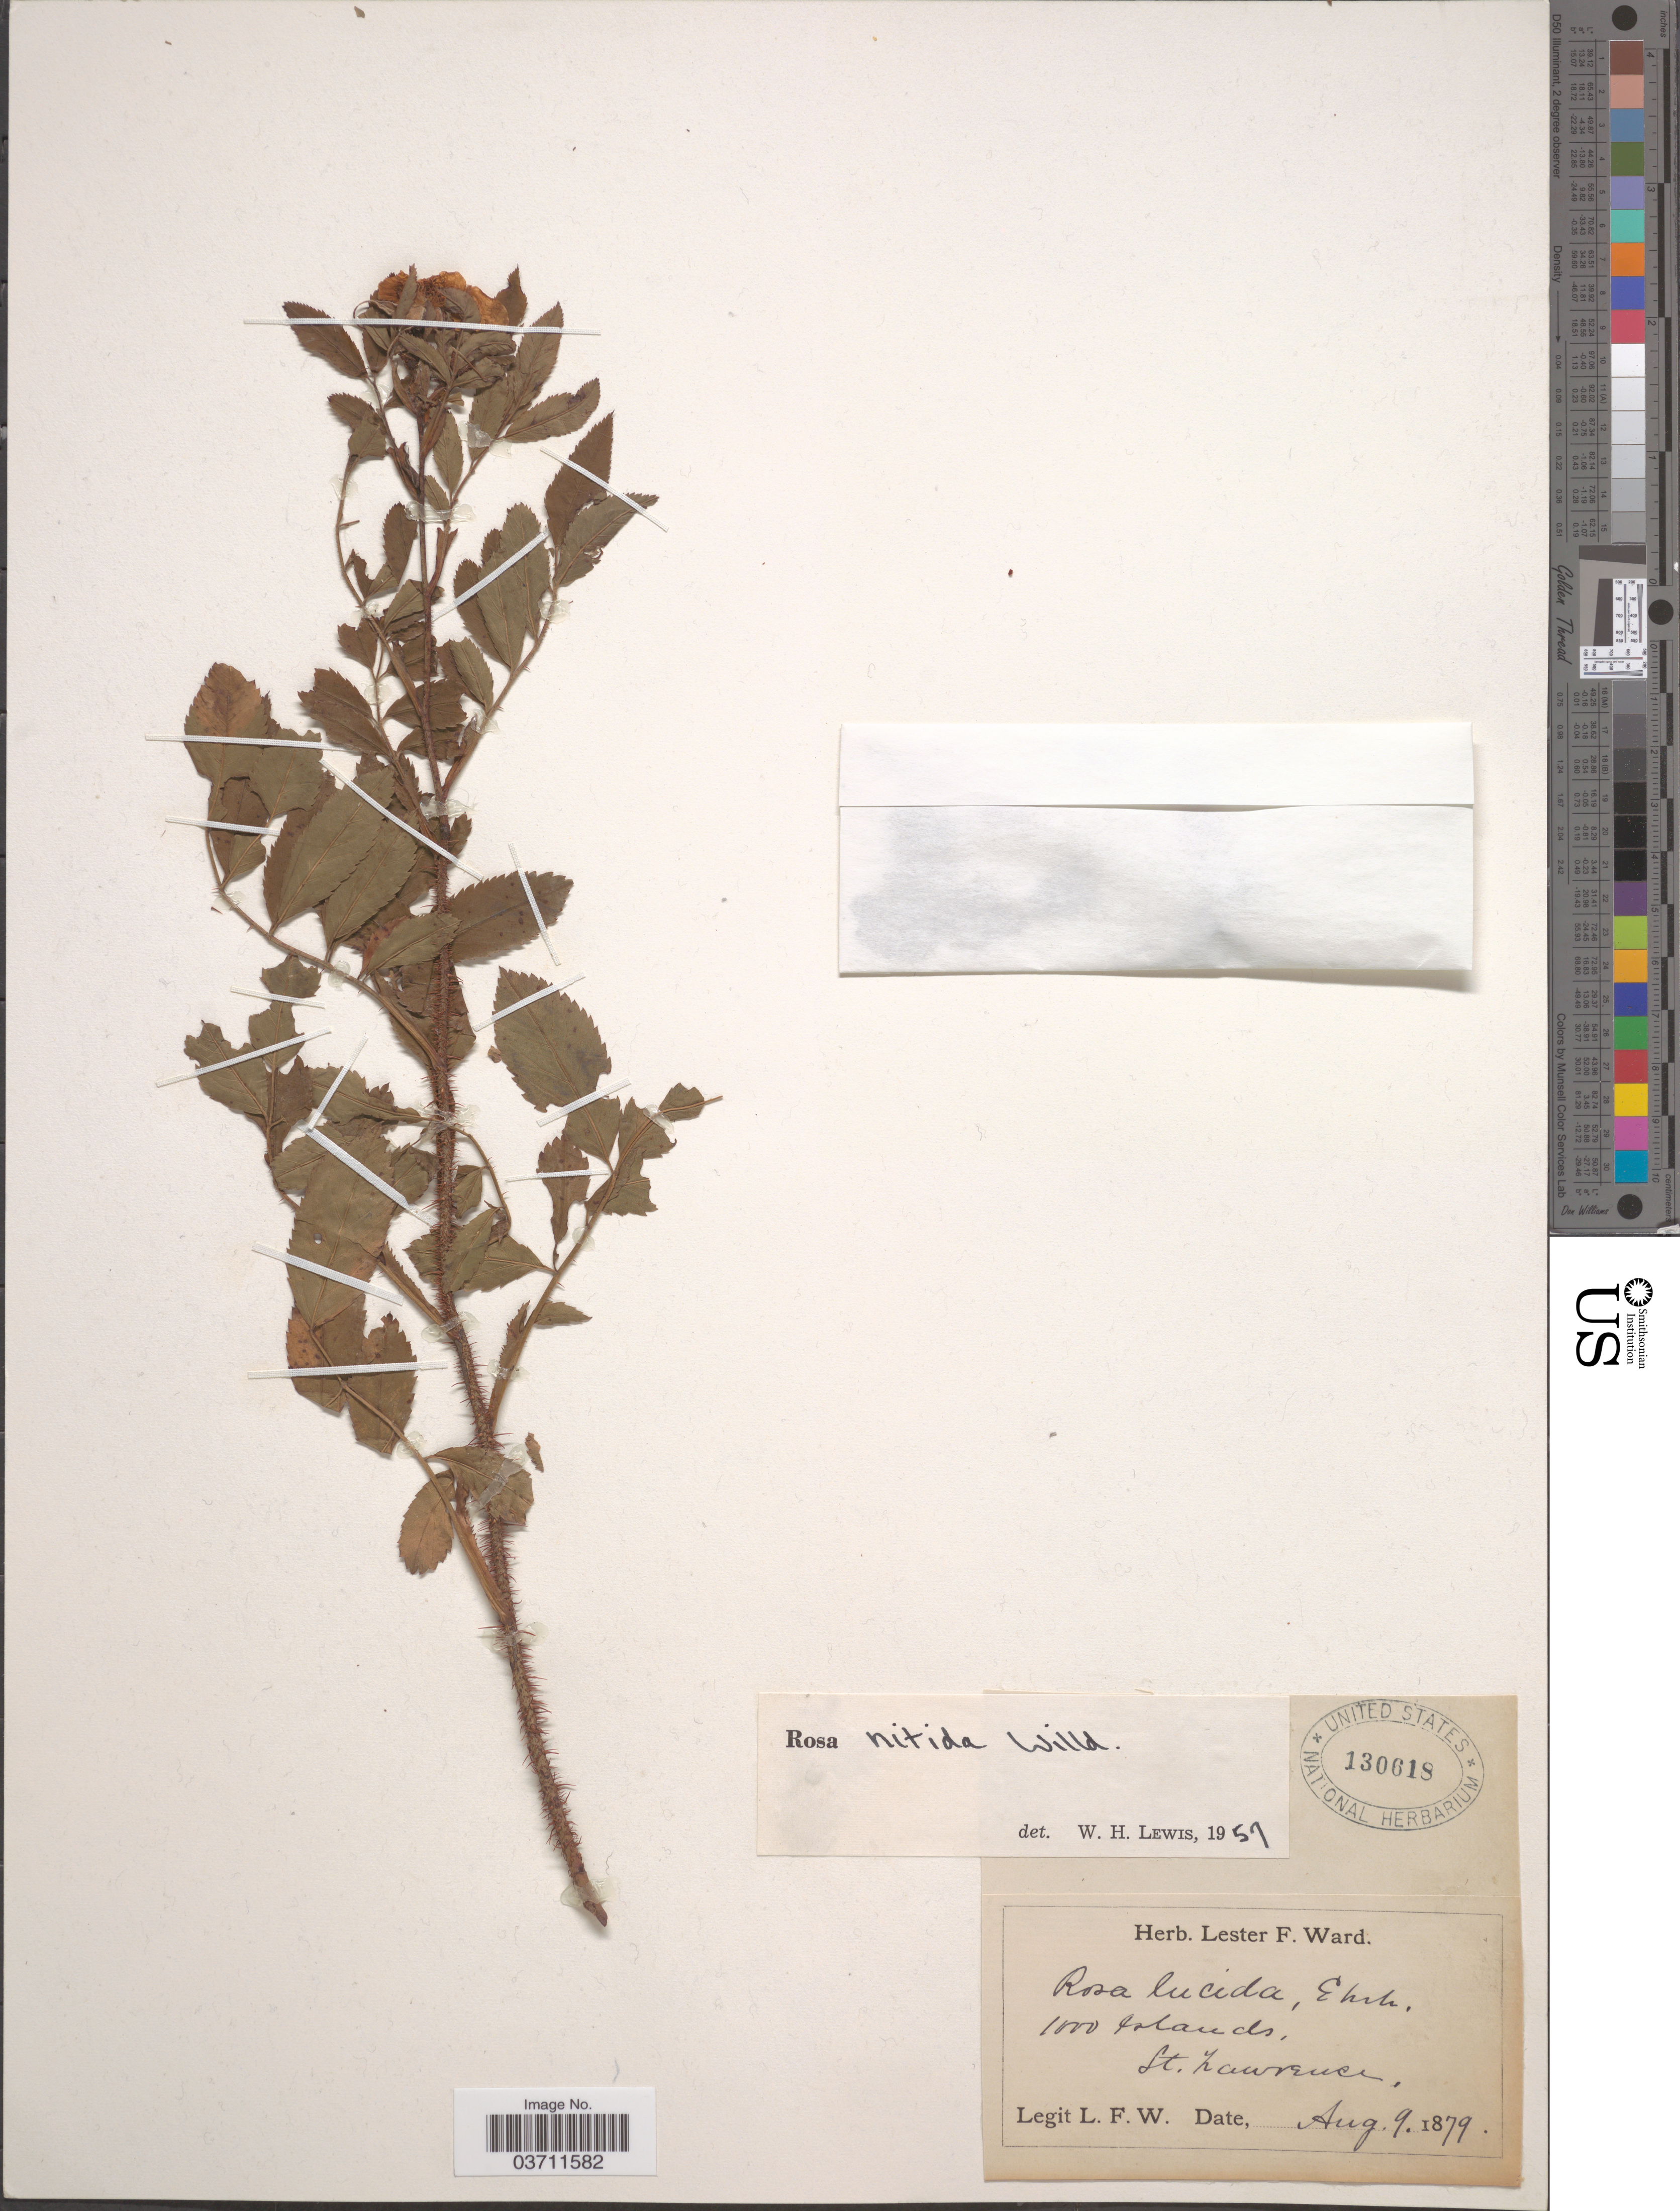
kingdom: Plantae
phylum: Tracheophyta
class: Magnoliopsida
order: Rosales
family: Rosaceae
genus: Rosa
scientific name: Rosa nitida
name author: Willd.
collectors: L. F. Ward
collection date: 1879-08-09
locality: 1000 Islands, St. Lawrence.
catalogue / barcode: US 130618